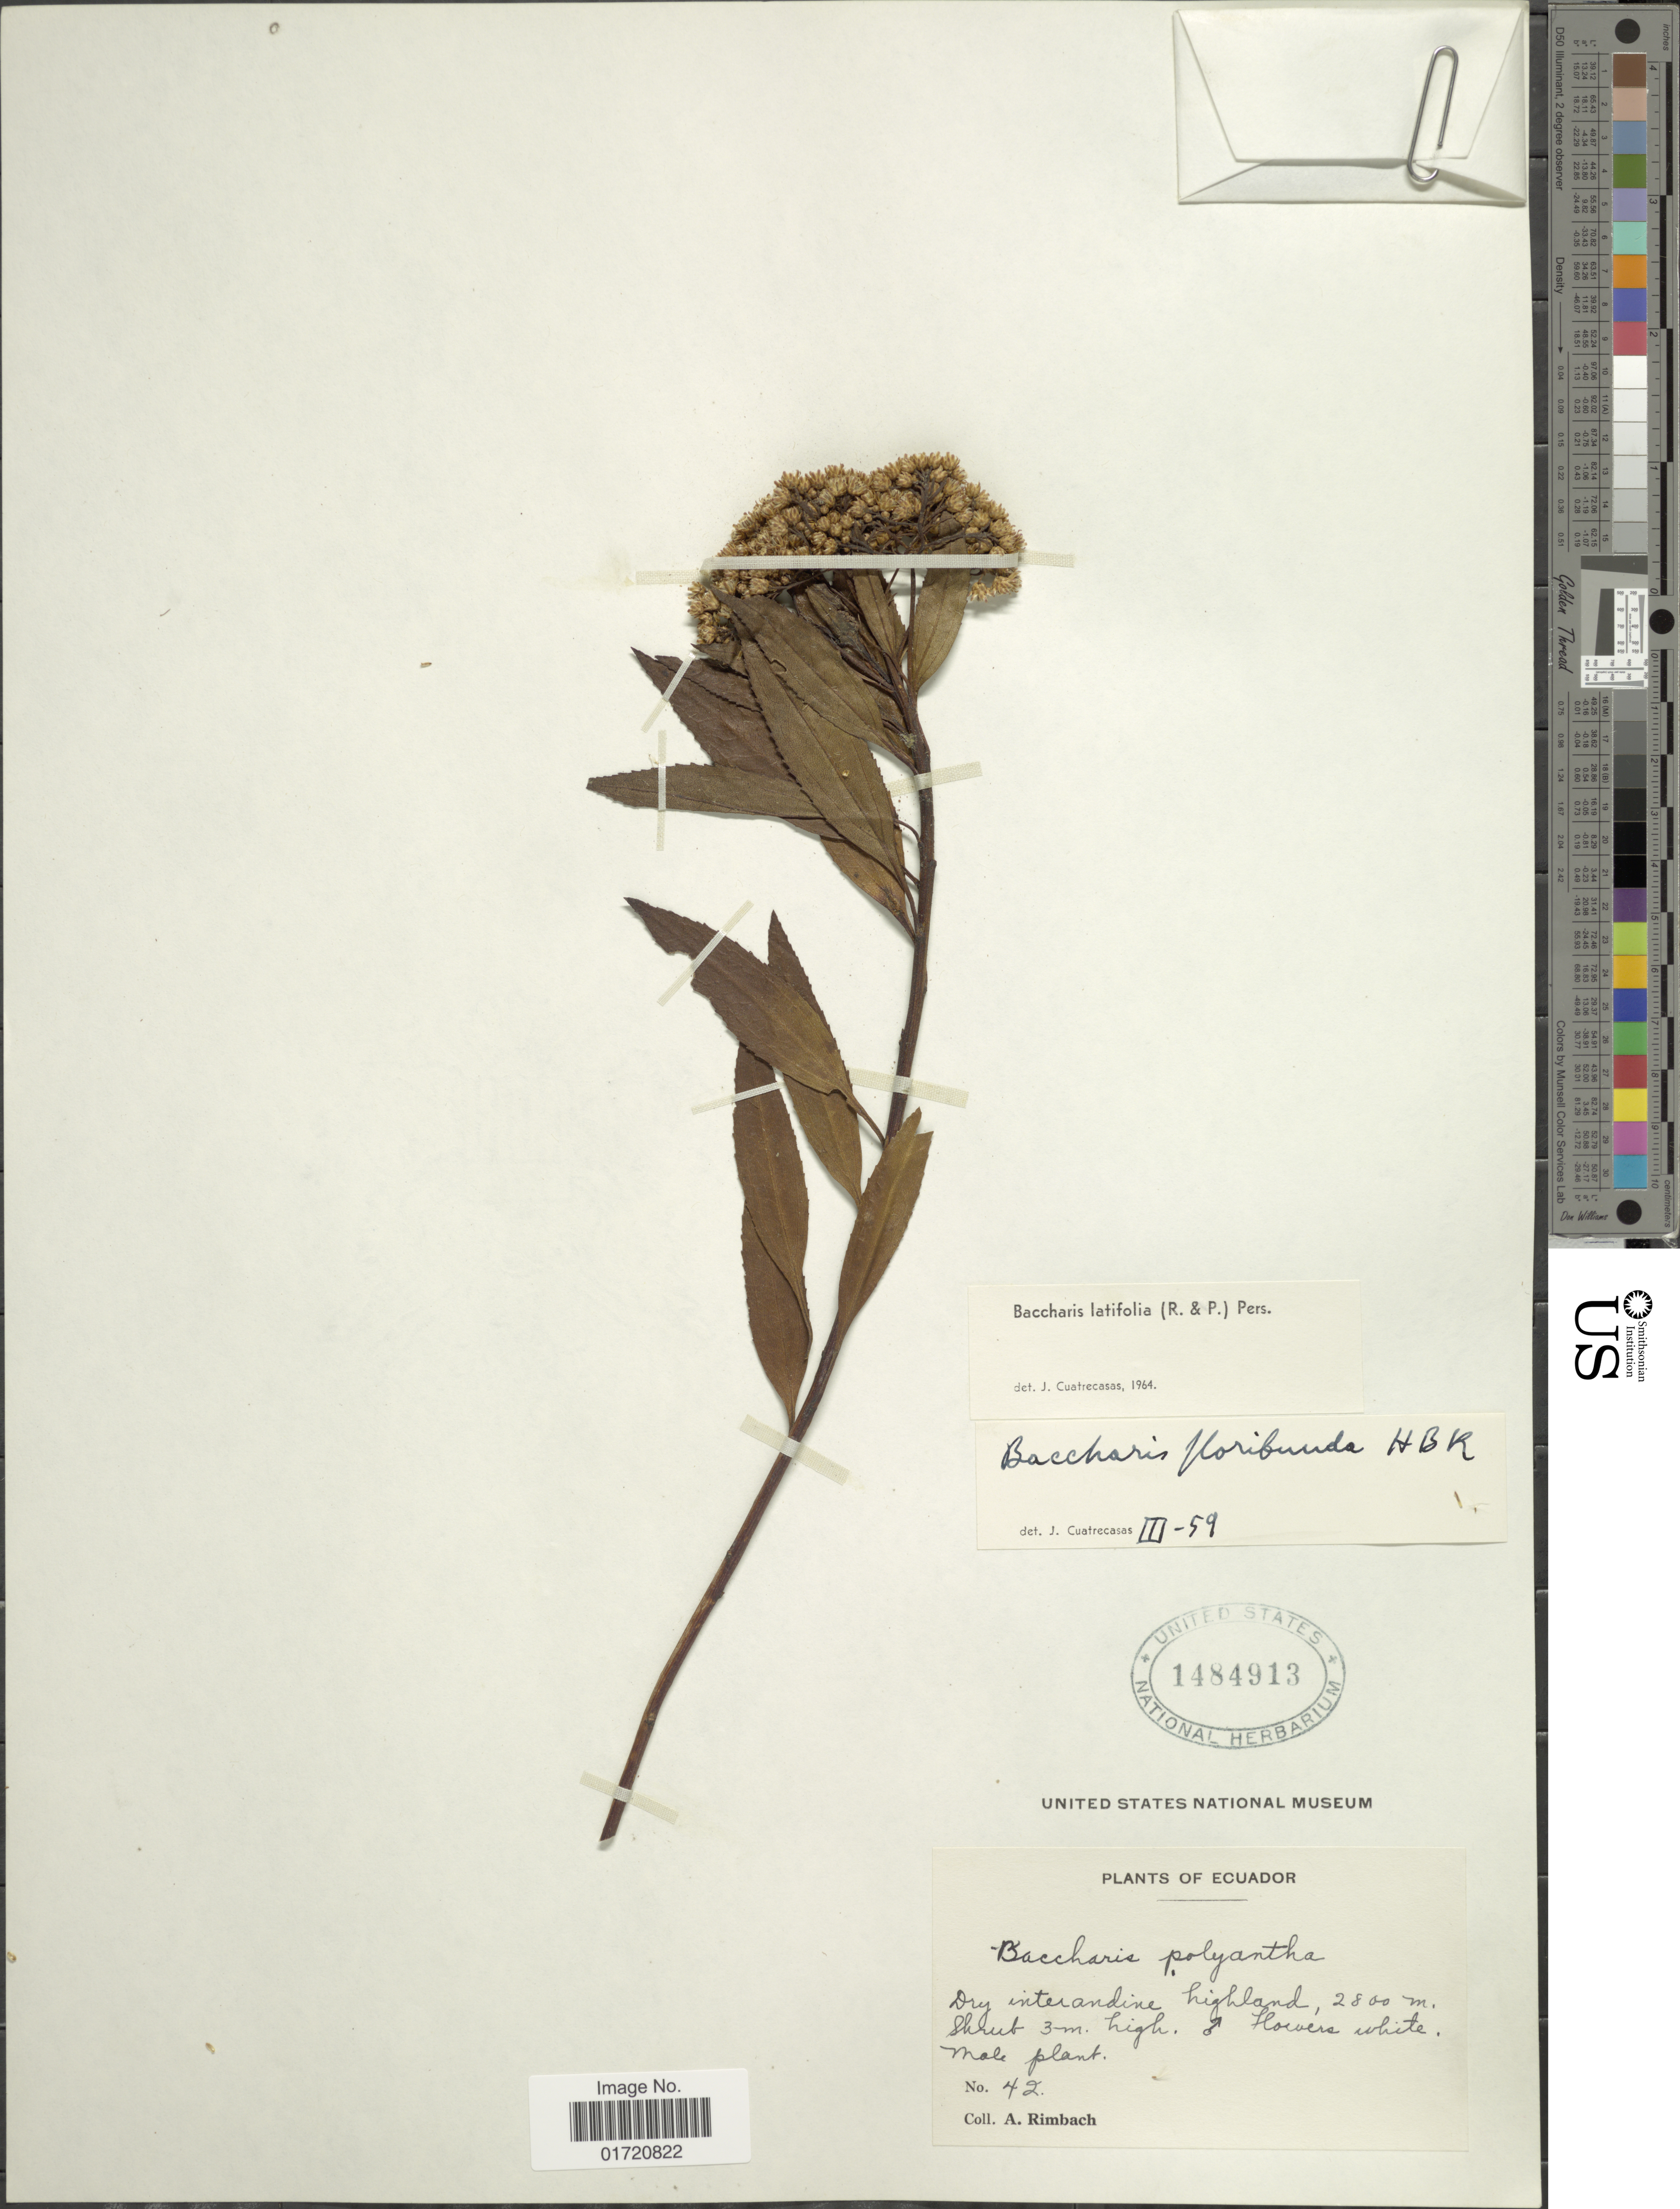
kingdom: Plantae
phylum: Tracheophyta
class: Magnoliopsida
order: Asterales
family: Asteraceae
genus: Baccharis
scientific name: Baccharis latifolia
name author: (Ruiz & Pav.) Pers.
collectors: A. Rimbach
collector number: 42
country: Ecuador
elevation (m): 2800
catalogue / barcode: US 1484913